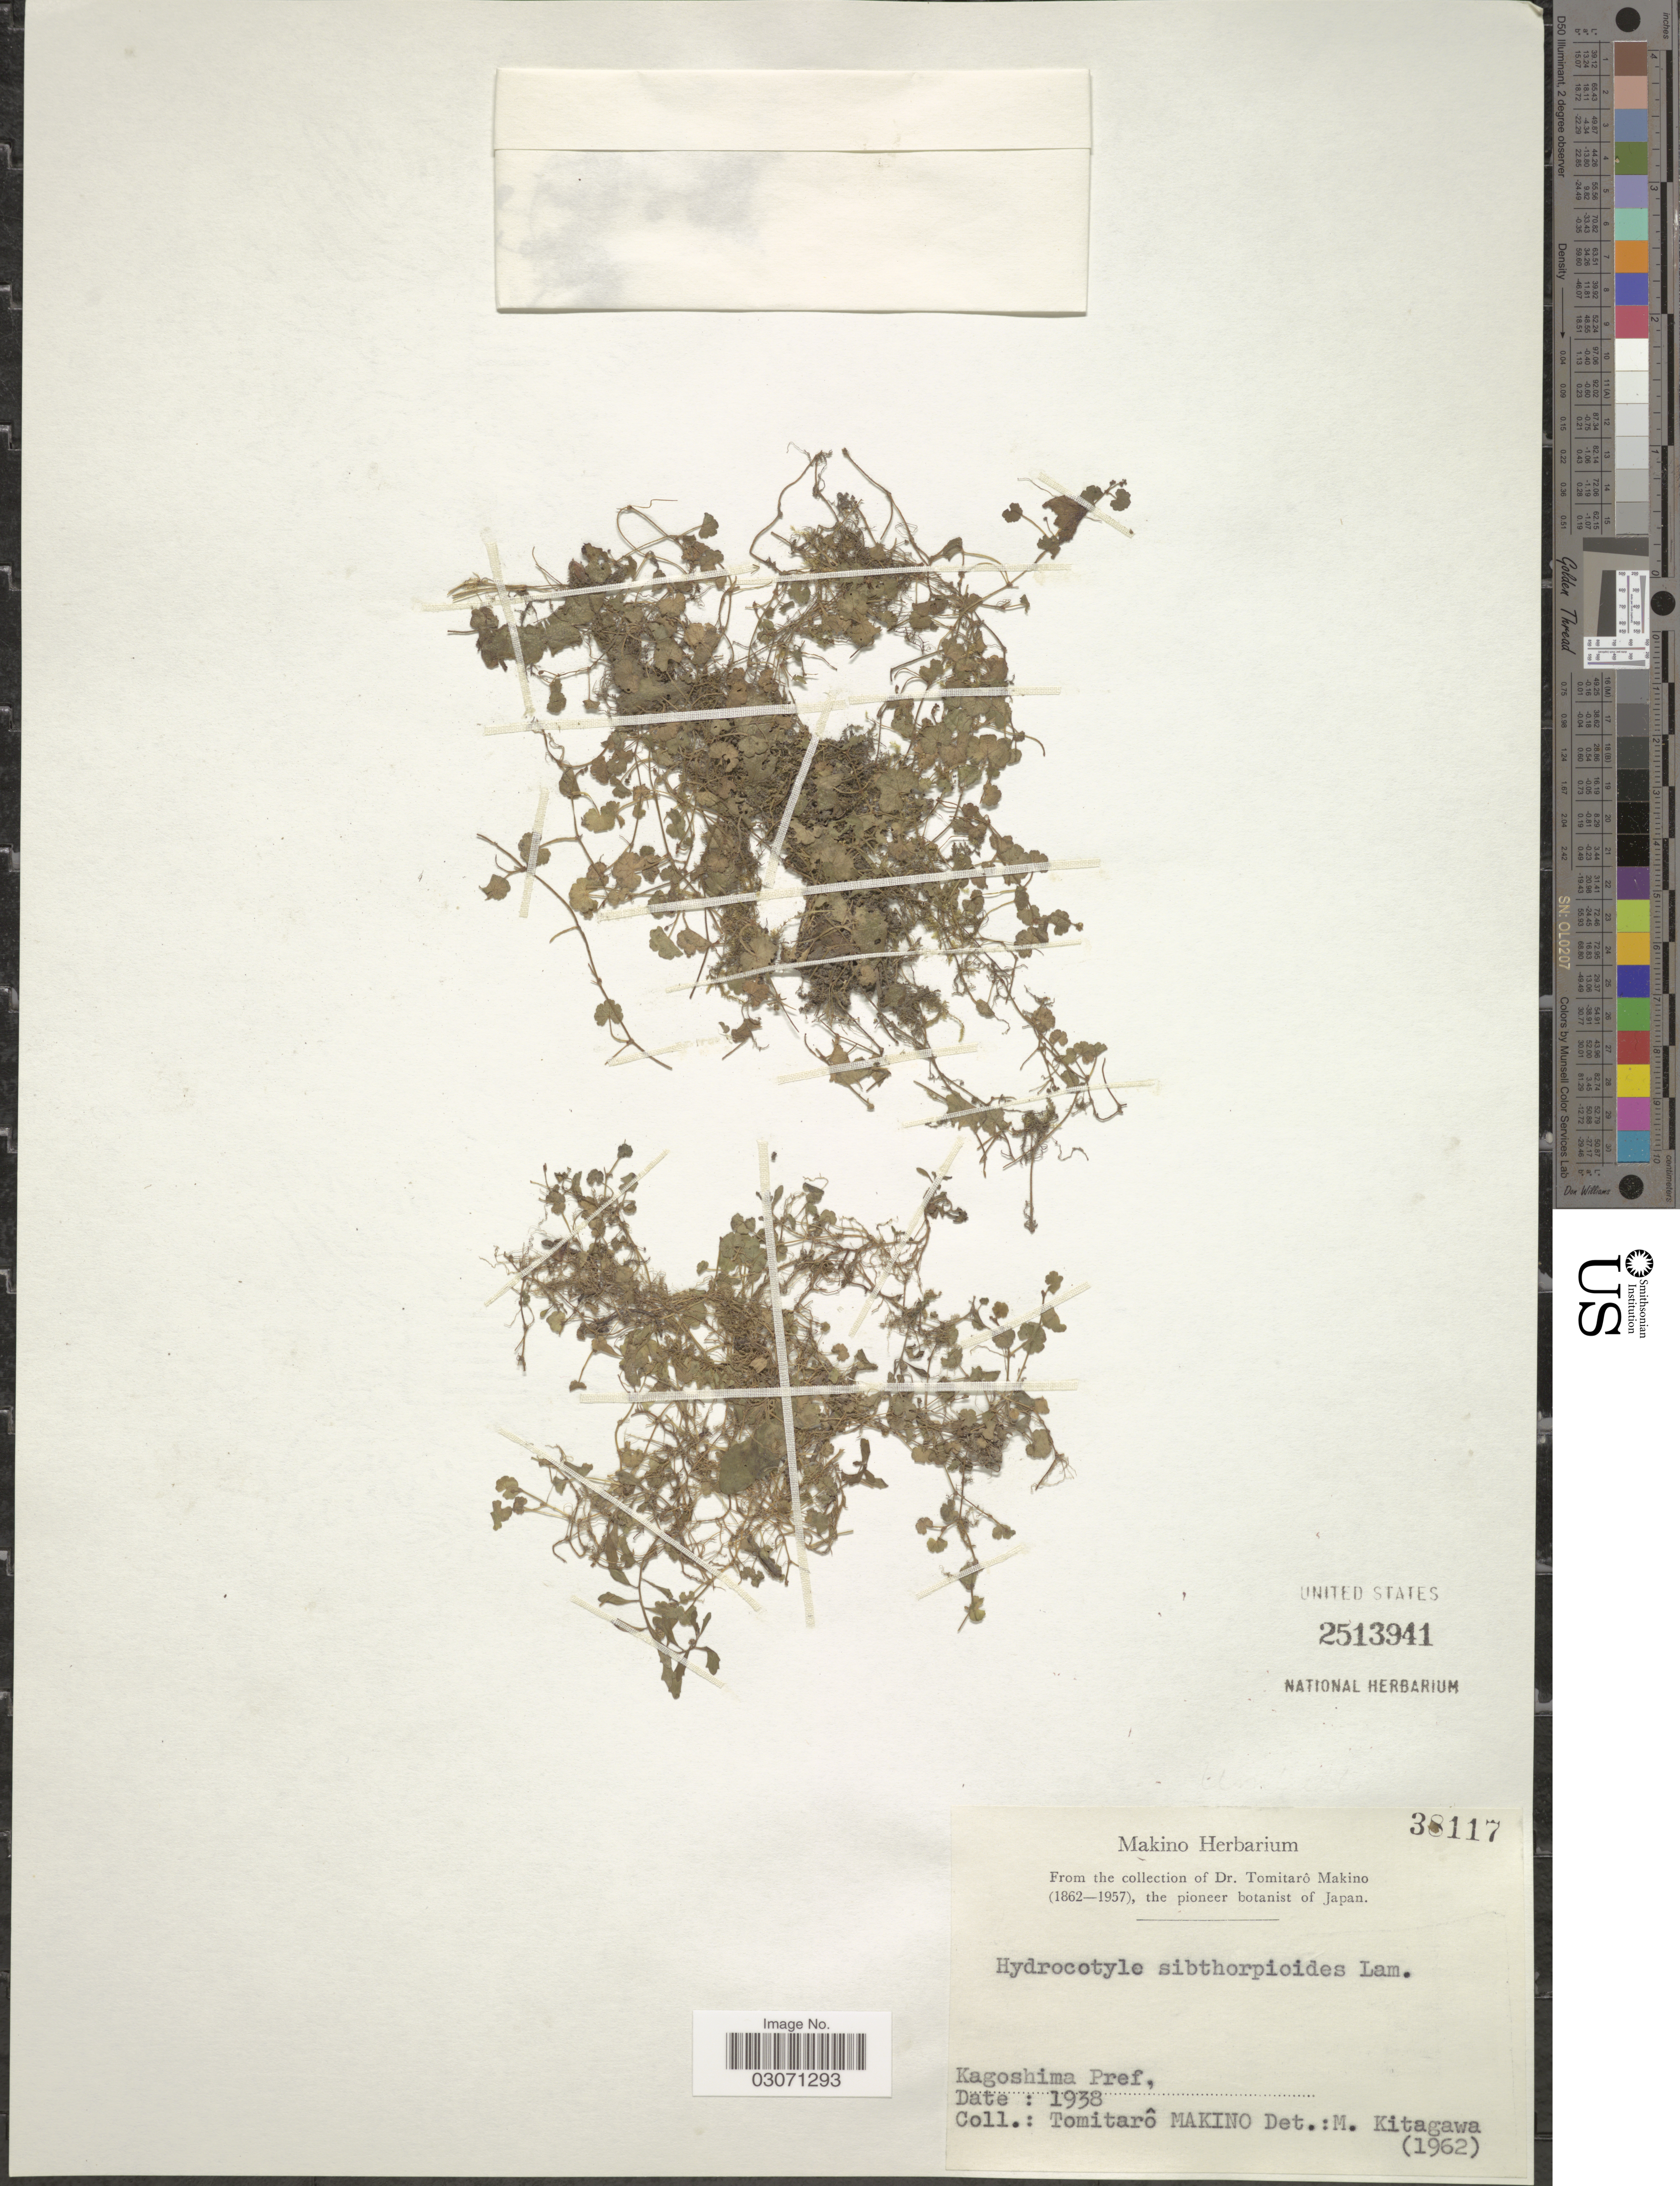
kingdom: Plantae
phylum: Tracheophyta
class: Magnoliopsida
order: Apiales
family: Araliaceae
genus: Hydrocotyle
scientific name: Hydrocotyle sibthorpioides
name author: Lam.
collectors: T. Makino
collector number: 38117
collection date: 1938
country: Japan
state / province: Kagosima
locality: Kagoshima Pref.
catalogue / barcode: US 2513941